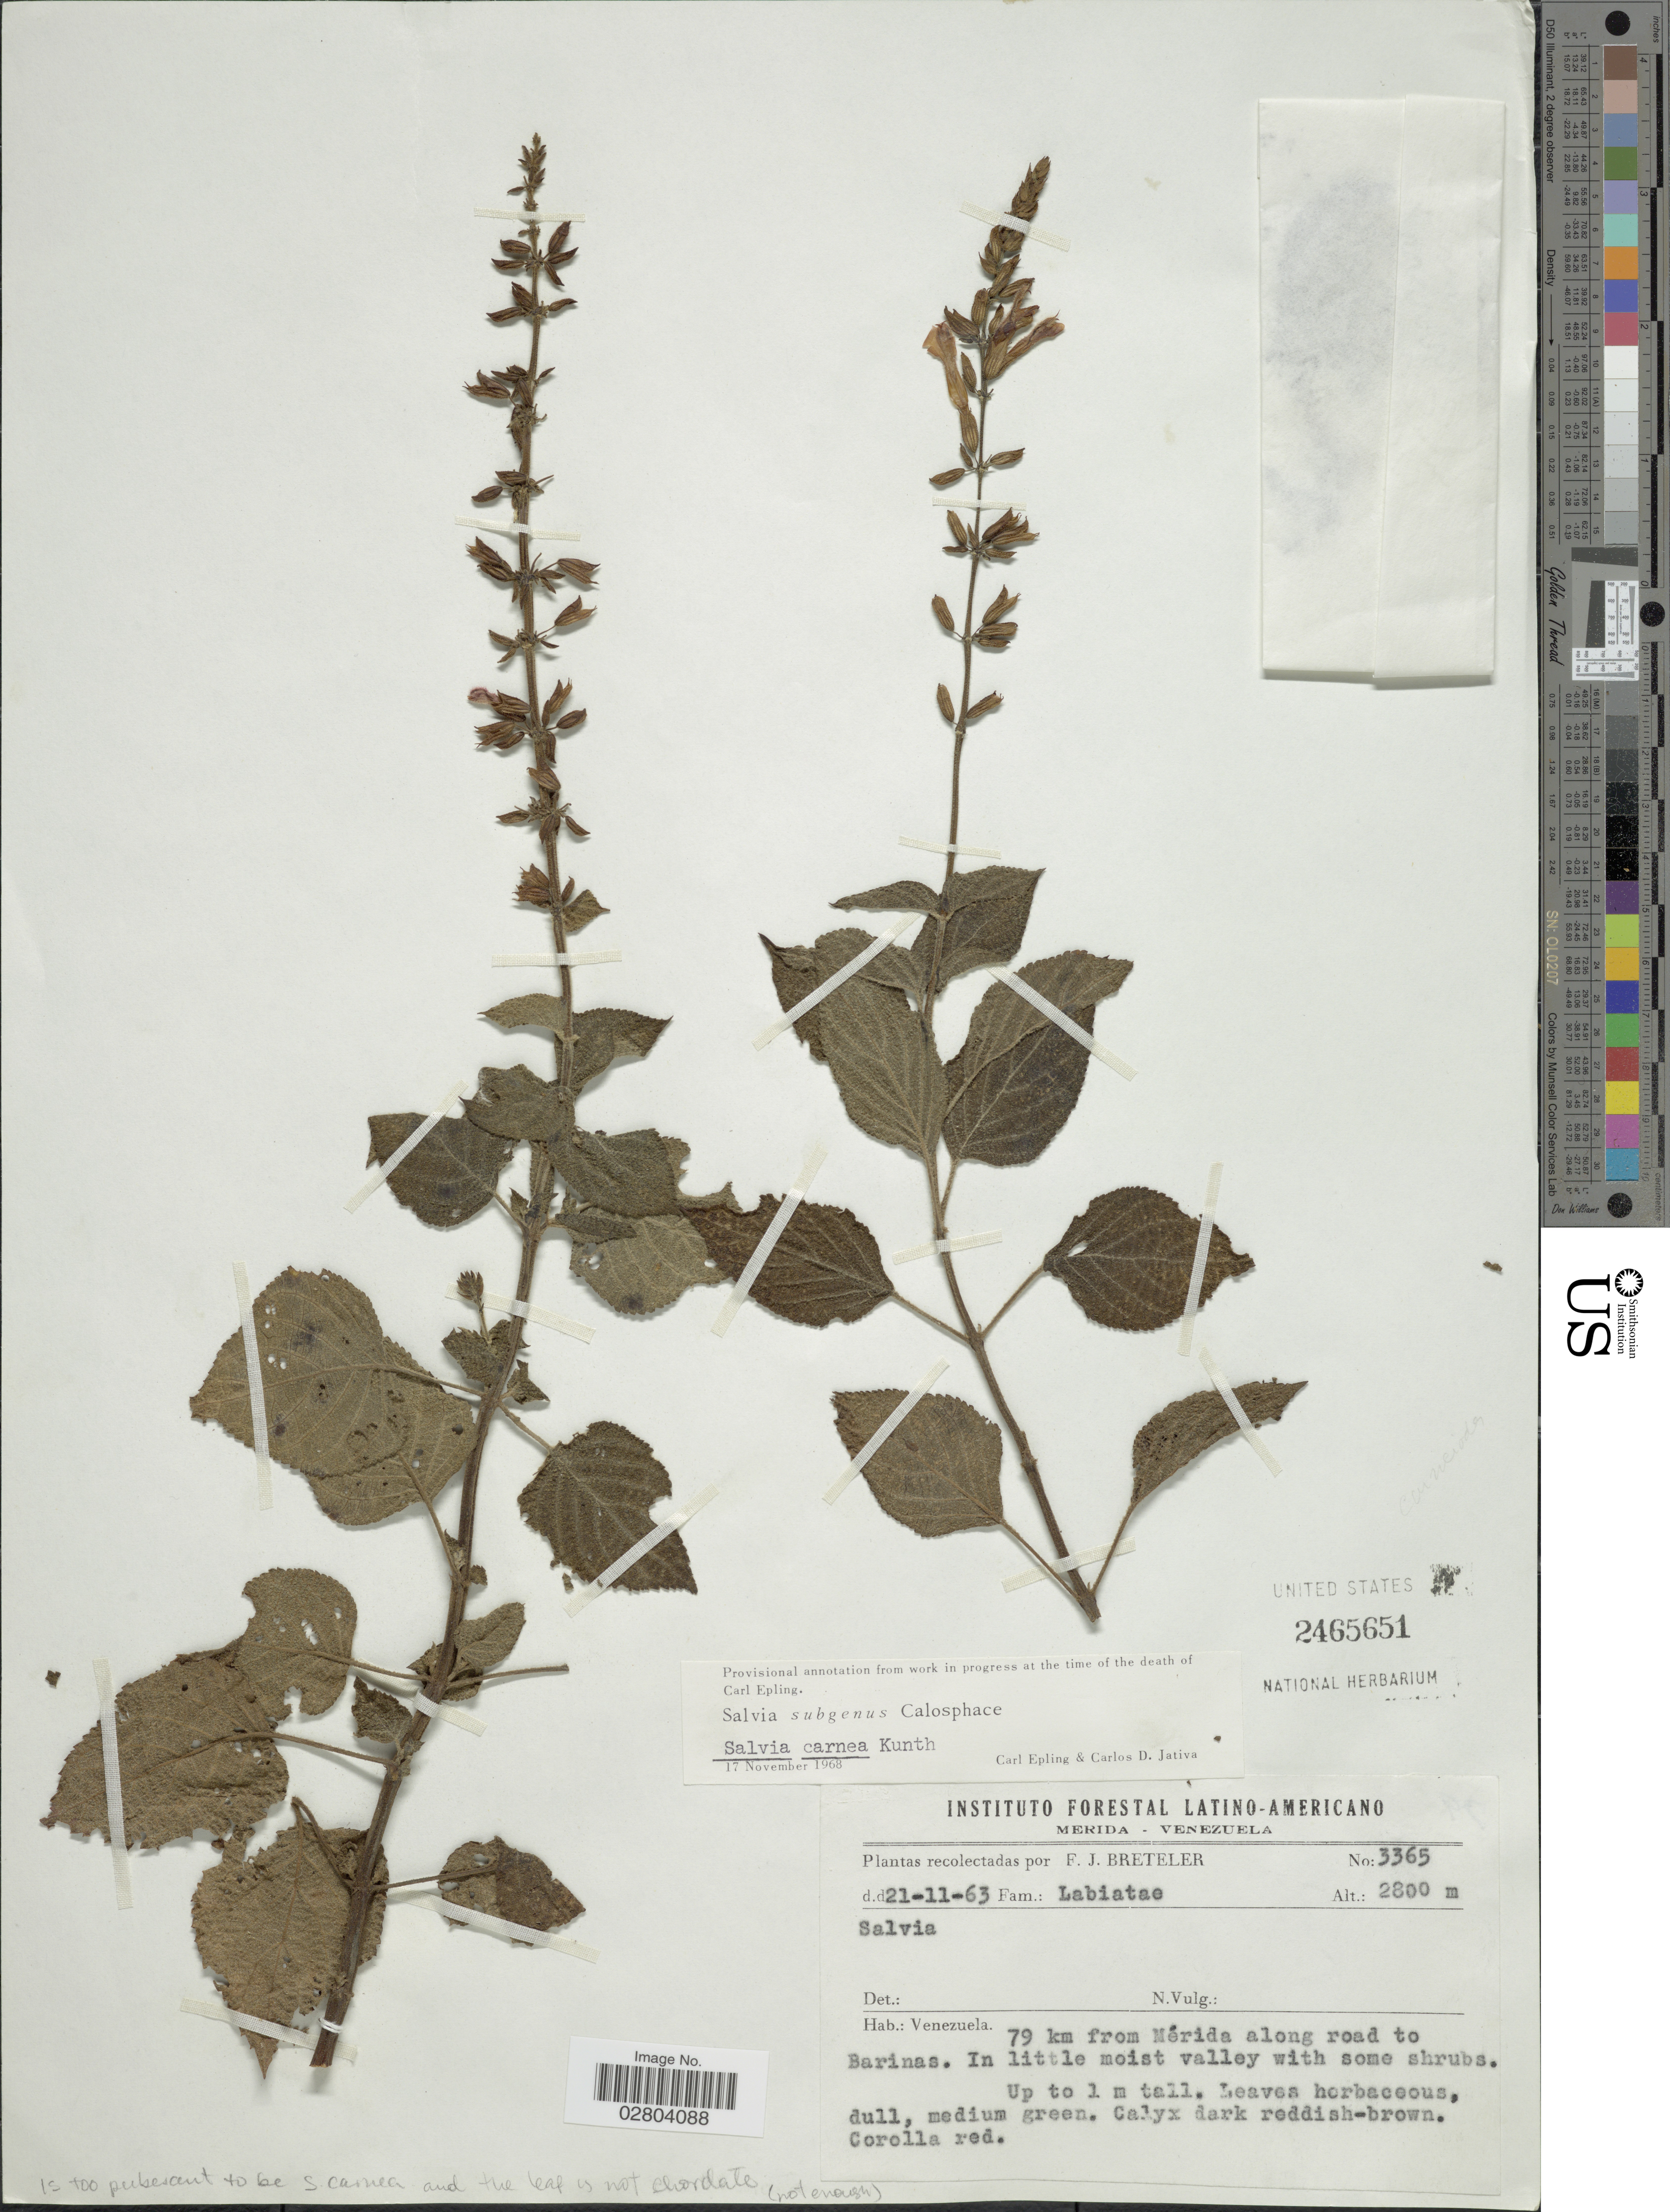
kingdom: Plantae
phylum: Tracheophyta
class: Magnoliopsida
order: Lamiales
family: Lamiaceae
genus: Salvia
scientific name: Salvia carnea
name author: Kunth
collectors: F. J. Breteler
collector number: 3365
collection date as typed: Transcribed d/m/y: 21/11/63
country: Venezuela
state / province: Mérida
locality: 79 km from Mérida along road to Barinas.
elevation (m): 2800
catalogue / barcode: US 2465651